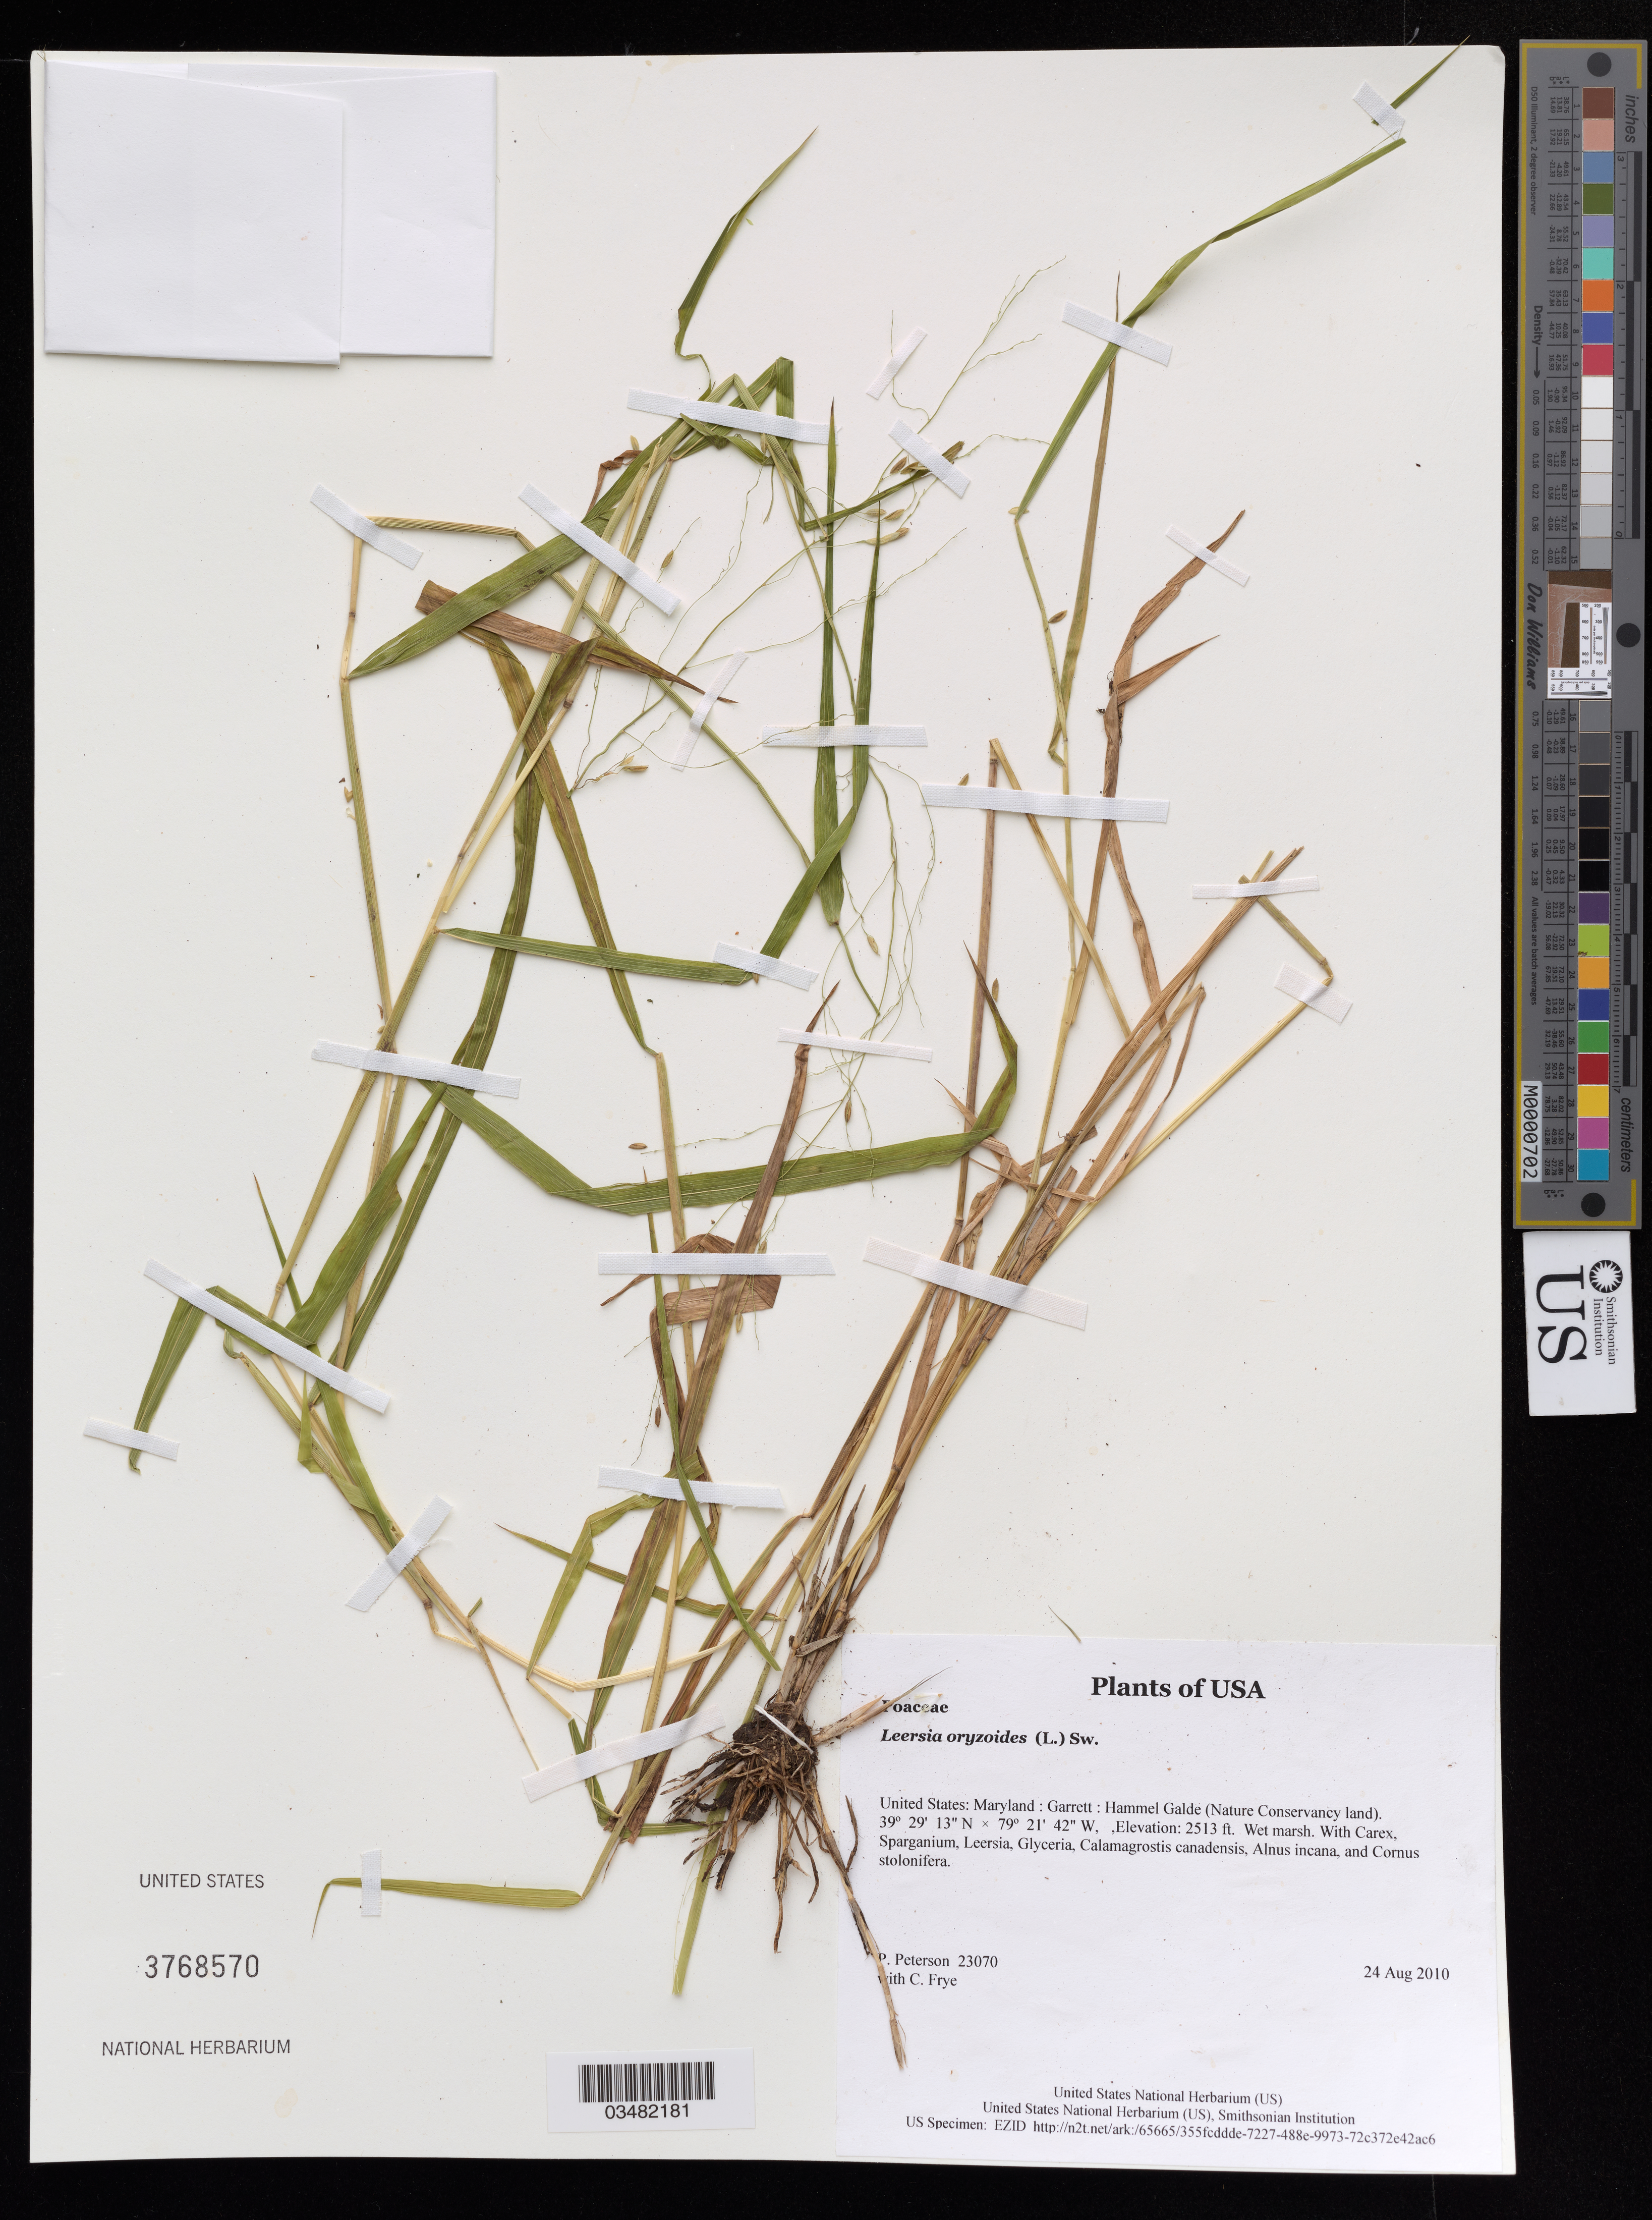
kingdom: Plantae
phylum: Tracheophyta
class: Liliopsida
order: Poales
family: Poaceae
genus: Leersia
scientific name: Leersia oryzoides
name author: (L.) Sw.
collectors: P. M. Peterson & C. Frye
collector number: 23070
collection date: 2010-08-24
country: United States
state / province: Maryland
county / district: Garrett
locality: Hammel Glade (Nature Conservancy land).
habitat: Wet marsh.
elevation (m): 766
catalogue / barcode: US 3768570